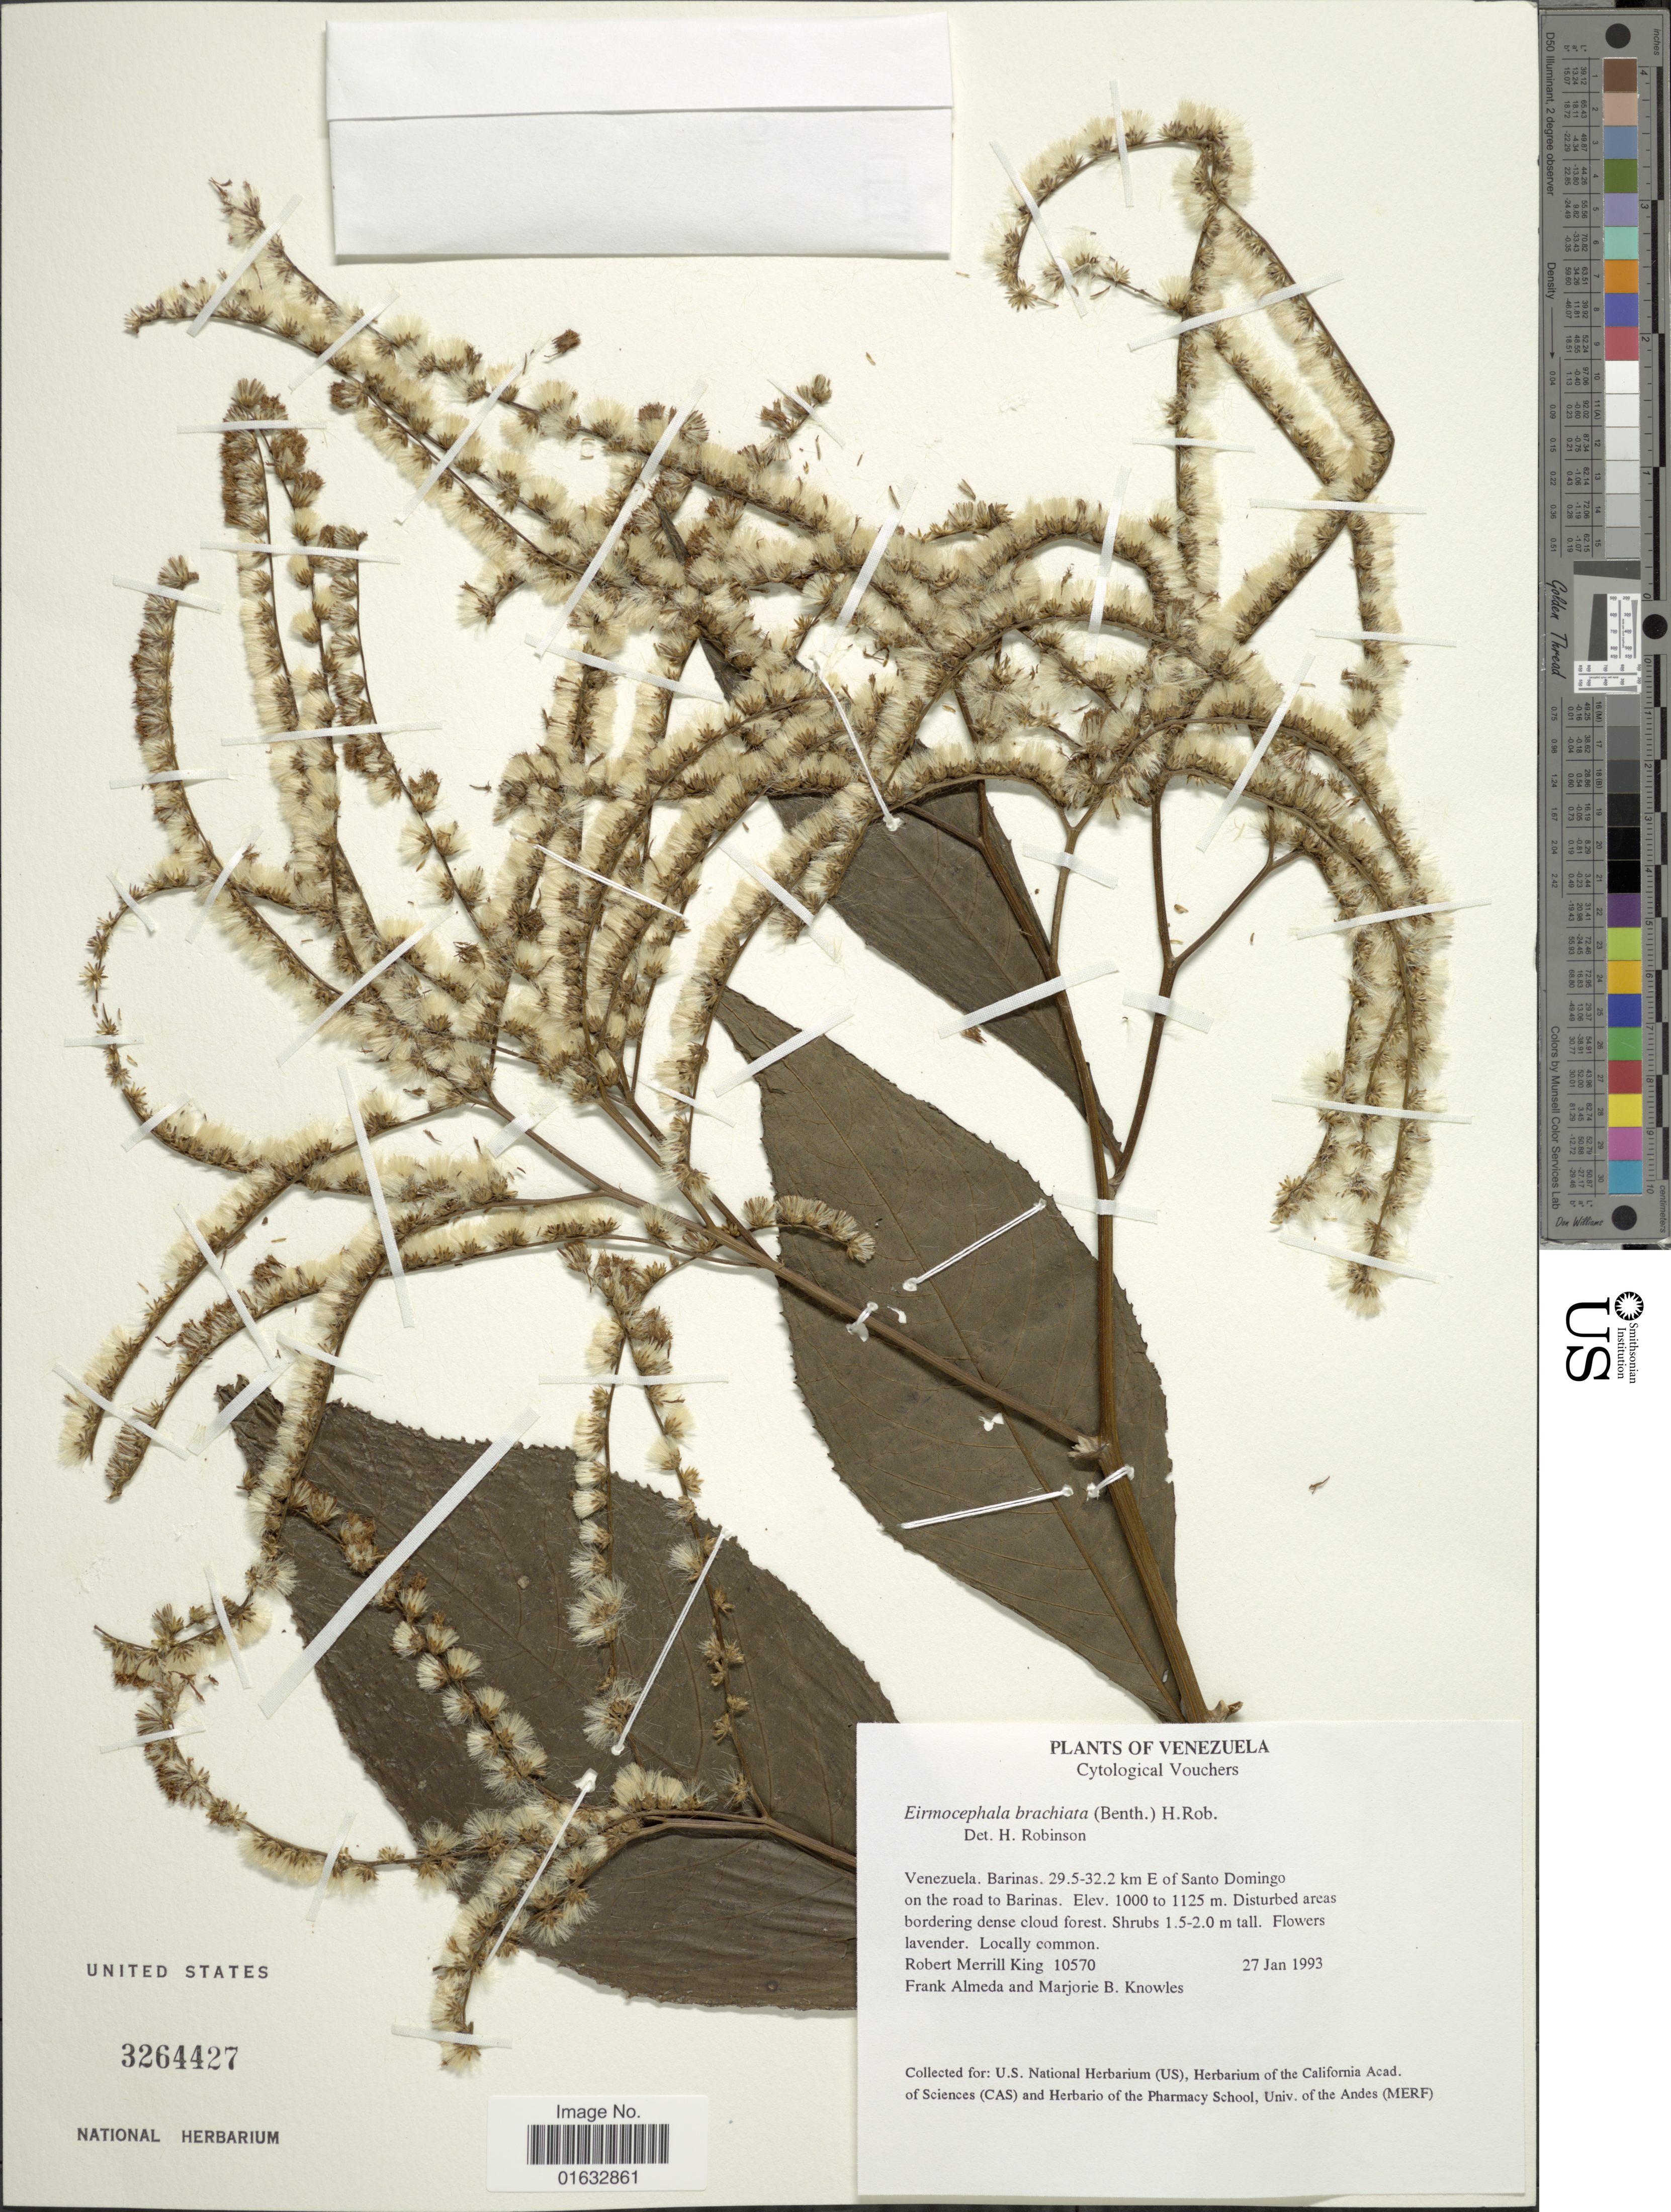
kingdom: Plantae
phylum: Tracheophyta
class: Magnoliopsida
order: Asterales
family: Asteraceae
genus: Eirmocephala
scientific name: Eirmocephala brachiata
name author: (Benth.) H. Rob.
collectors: R. M. King, F. Almeda & M. B. Knowles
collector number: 10570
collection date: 1993-01-27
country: Venezuela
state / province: Barinas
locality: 29.5-32.2 km E of Santo Domingo on the road to Barinas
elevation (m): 1000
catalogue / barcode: US 3264427